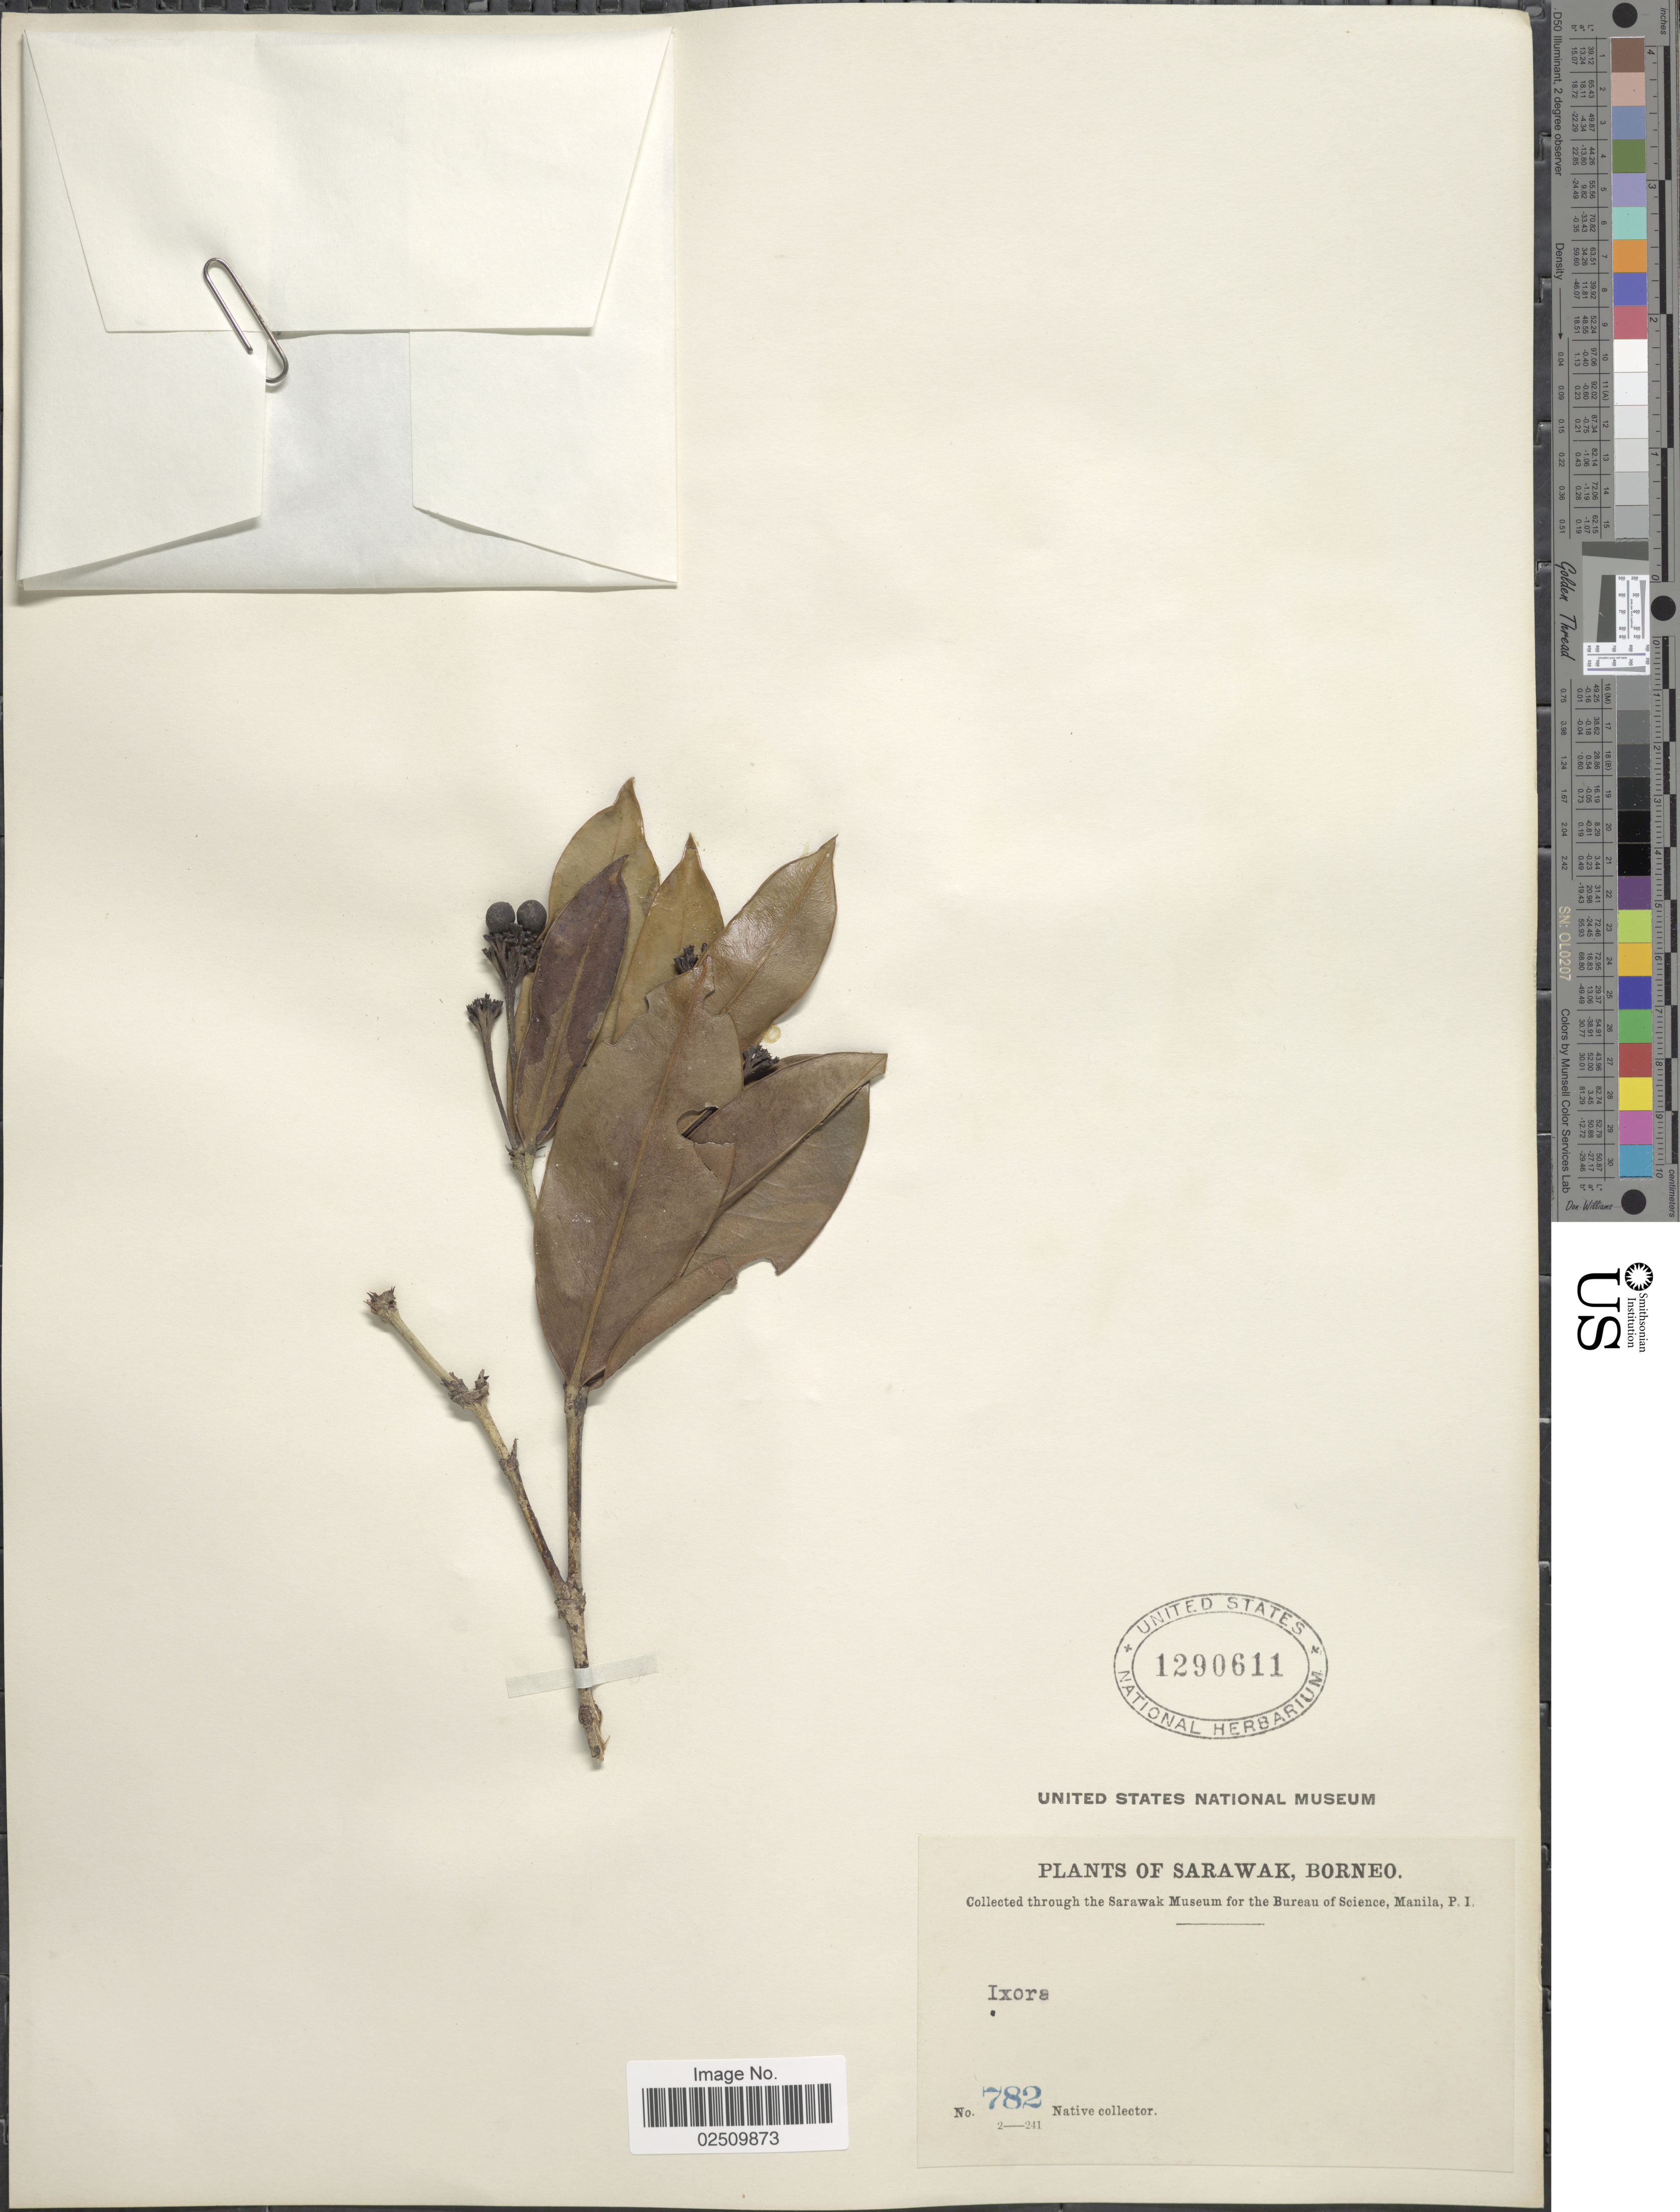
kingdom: Plantae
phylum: Tracheophyta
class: Magnoliopsida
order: Gentianales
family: Rubiaceae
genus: Ixora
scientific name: Ixora sp.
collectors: Native collector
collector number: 782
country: Malaysia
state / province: Sarawak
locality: Borneo.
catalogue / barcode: US 1290611